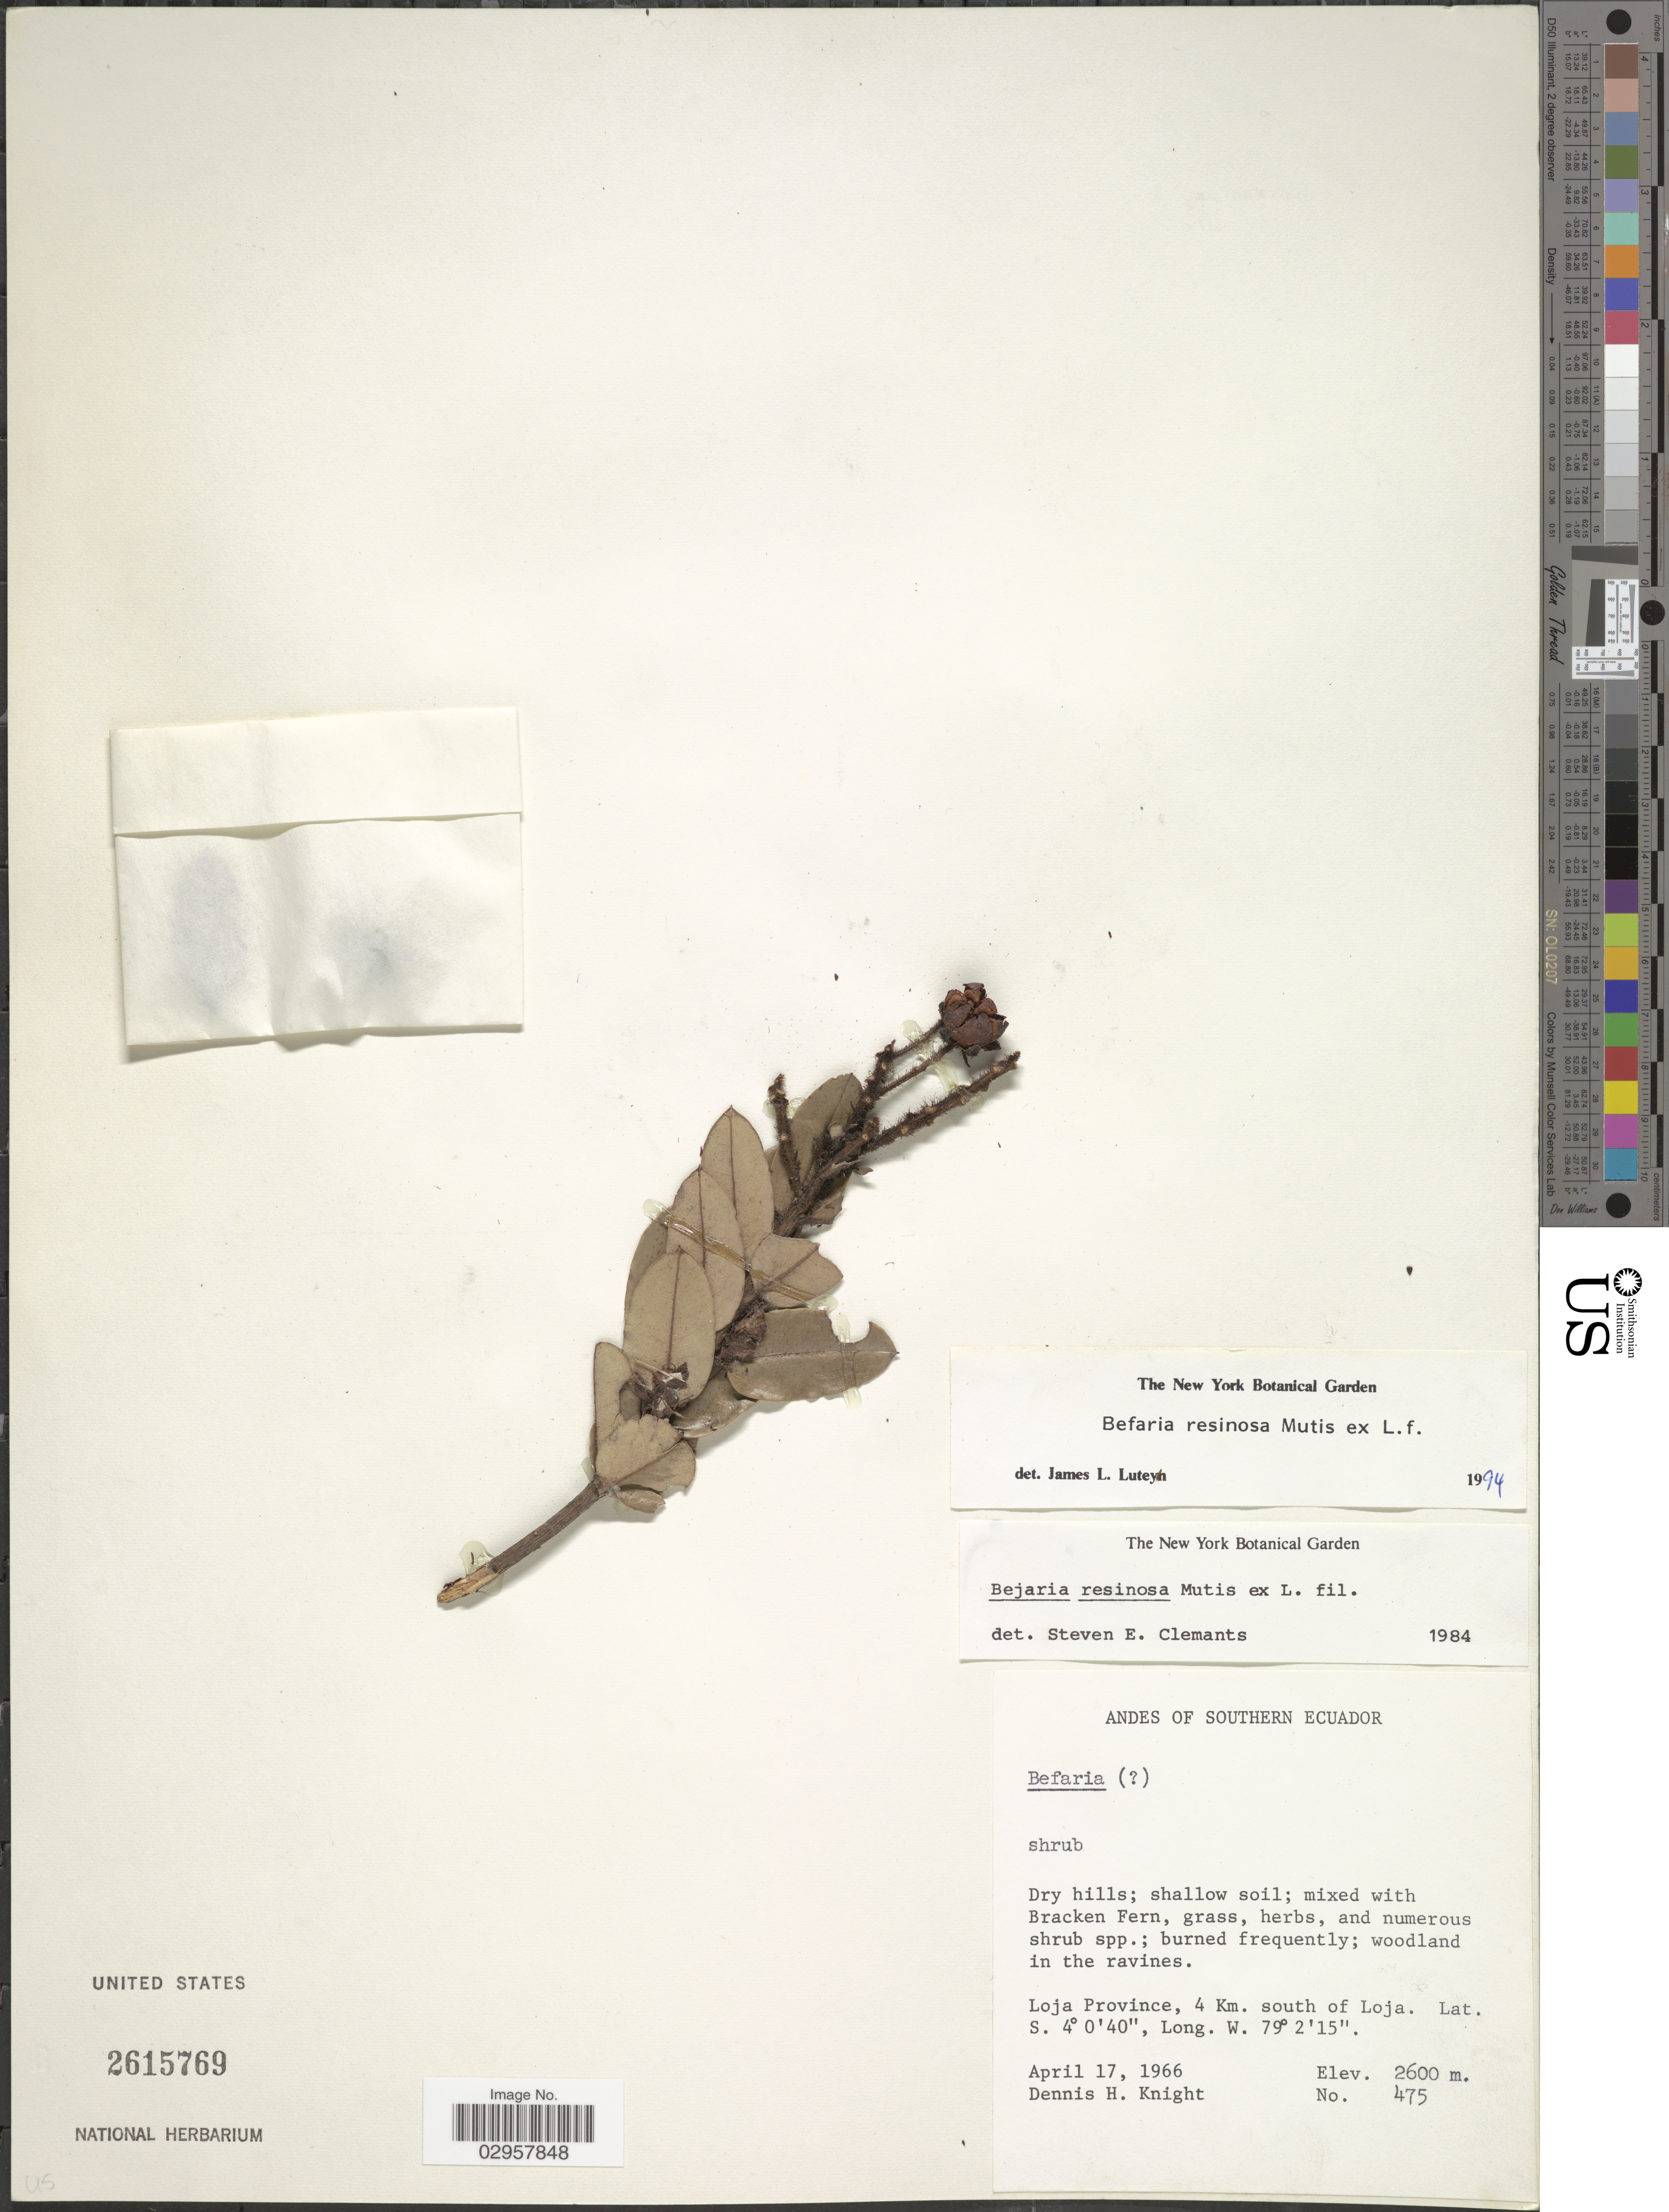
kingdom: Plantae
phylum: Tracheophyta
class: Magnoliopsida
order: Ericales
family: Ericaceae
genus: Befaria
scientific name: Befaria resinosa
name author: Mutis ex L. f.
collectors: D. Knight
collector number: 475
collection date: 1966-04-17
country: Ecuador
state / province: Loja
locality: Andes of Southern Ecuador. 4 Km. south of Loja.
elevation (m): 2600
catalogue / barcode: US 2615769